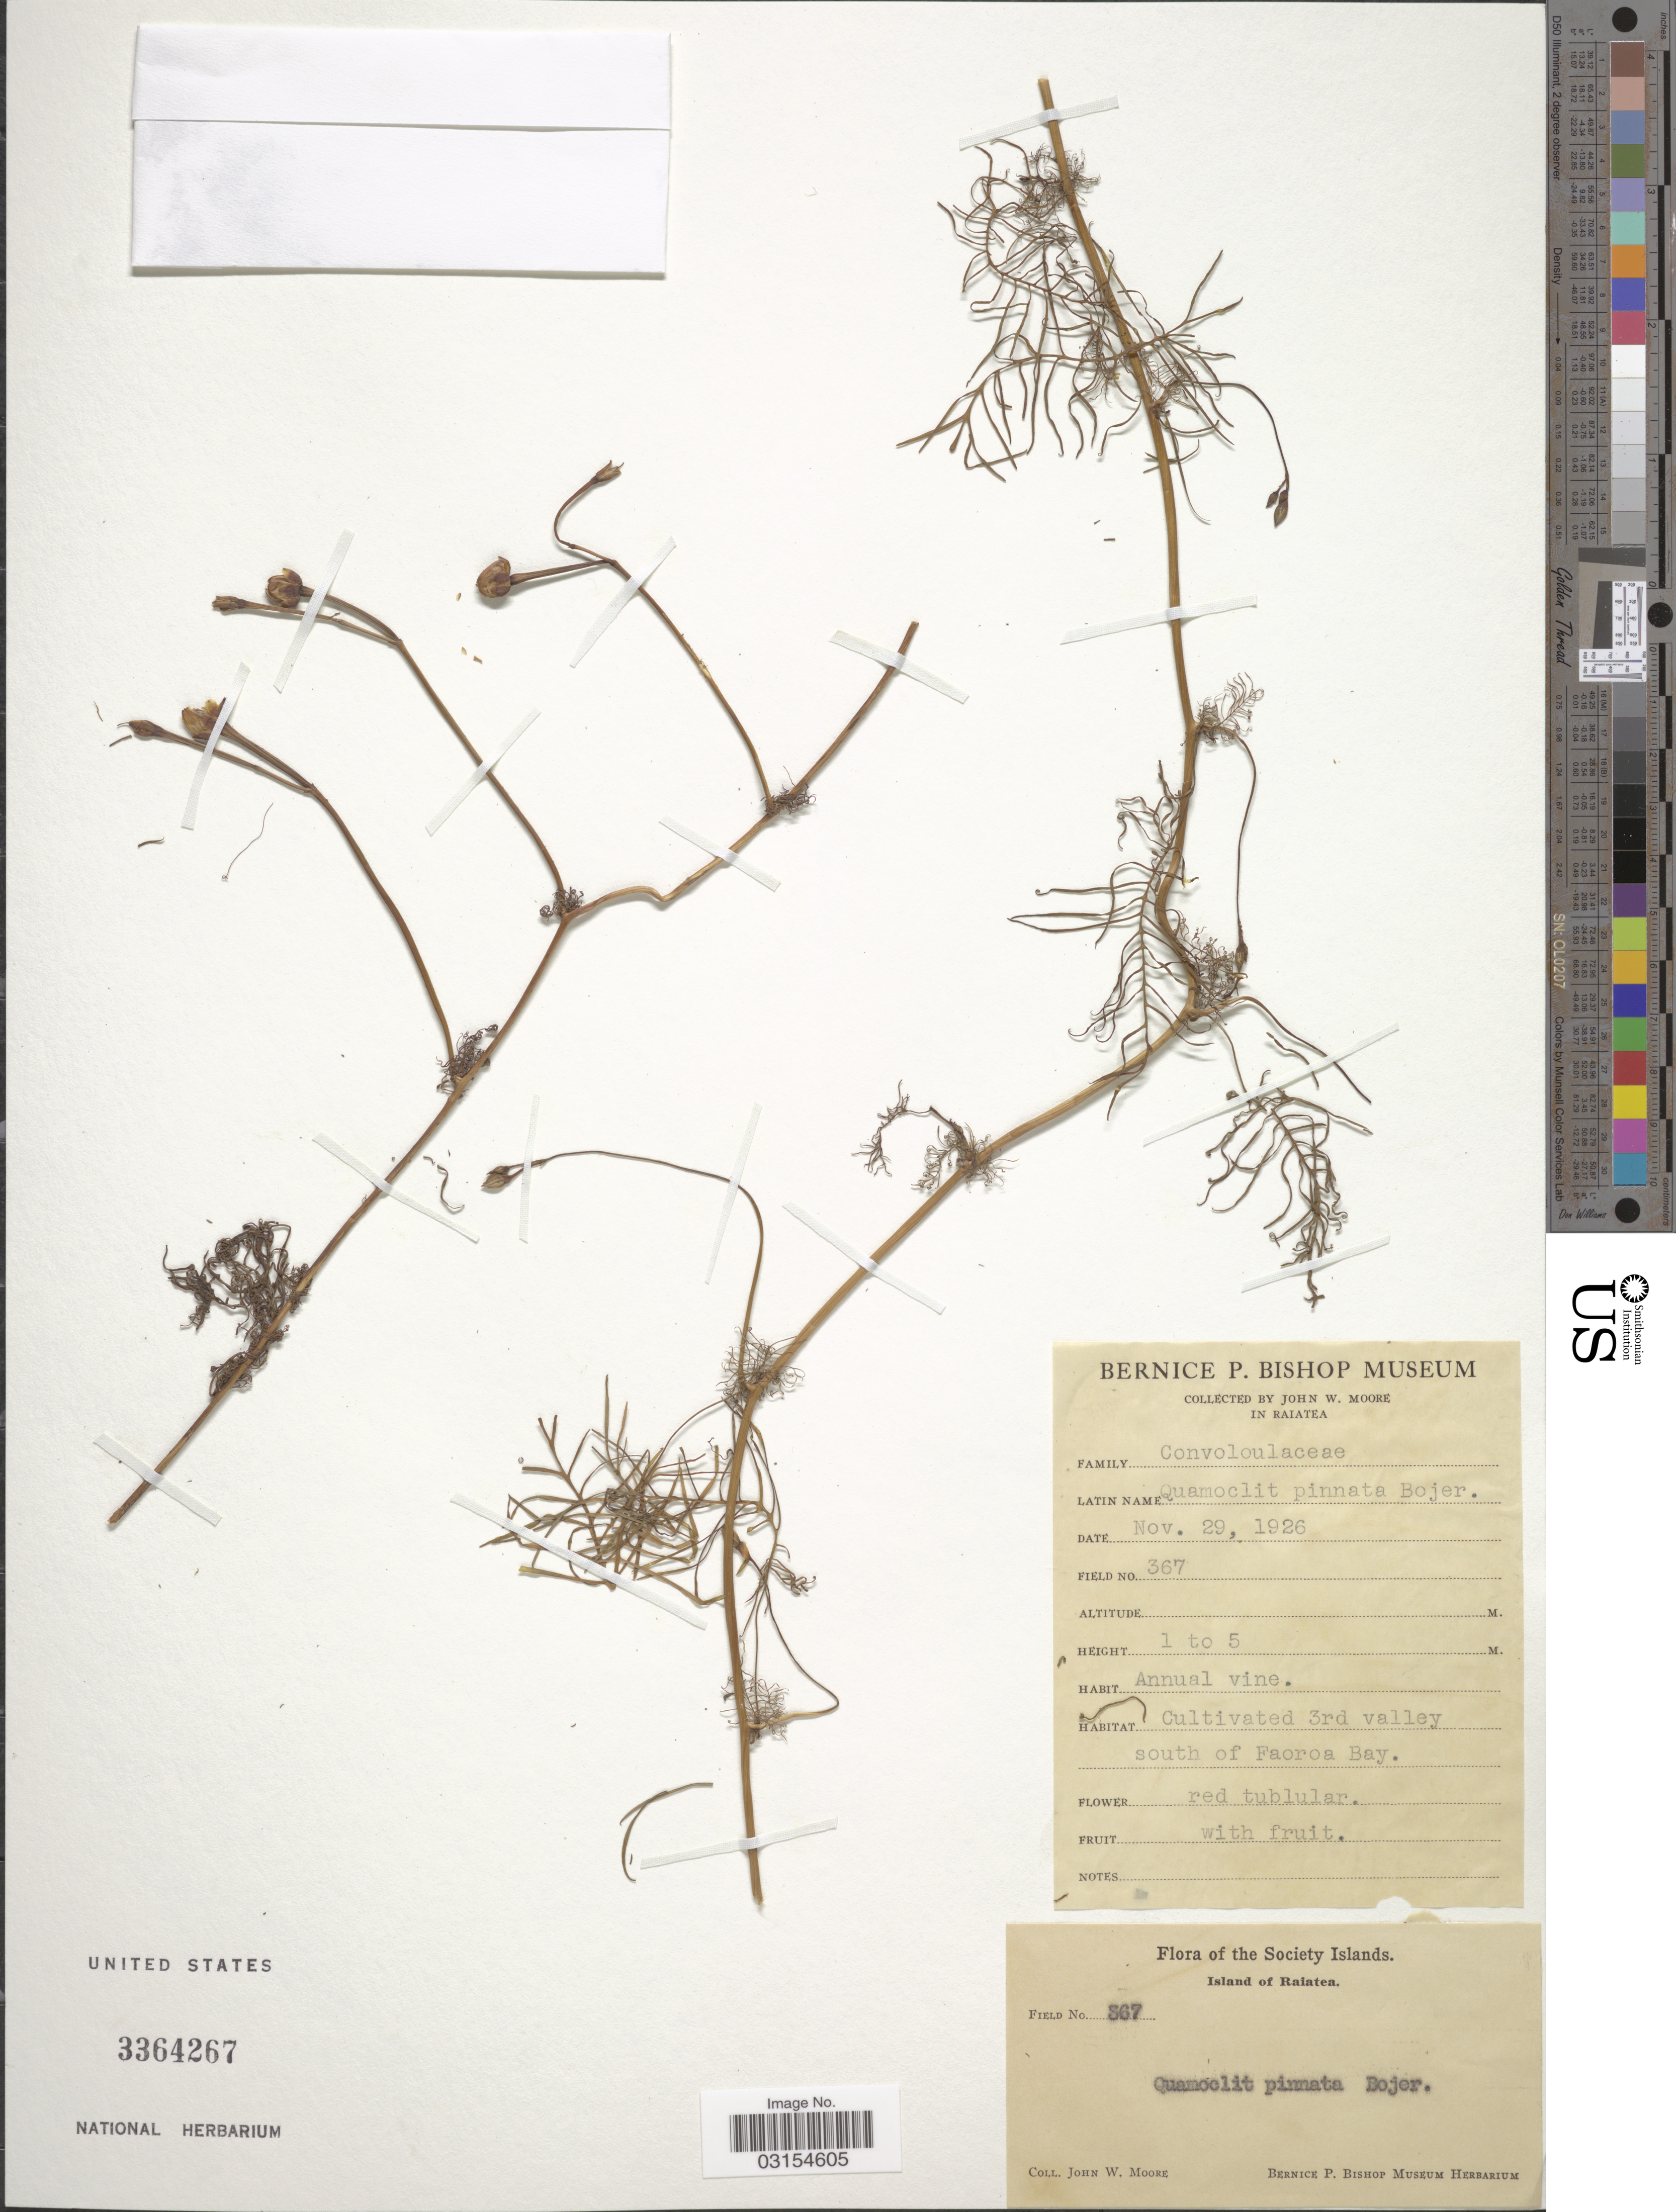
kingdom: Plantae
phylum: Tracheophyta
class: Magnoliopsida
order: Solanales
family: Convolvulaceae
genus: Ipomoea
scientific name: Ipomoea quamoclit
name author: L.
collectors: J. Moore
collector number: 367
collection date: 1926-11-29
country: French Polynesia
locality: Cultivated 3rd valley south of Faoroa Bay. Society Islands. Island of Raiatea.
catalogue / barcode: US 3364267